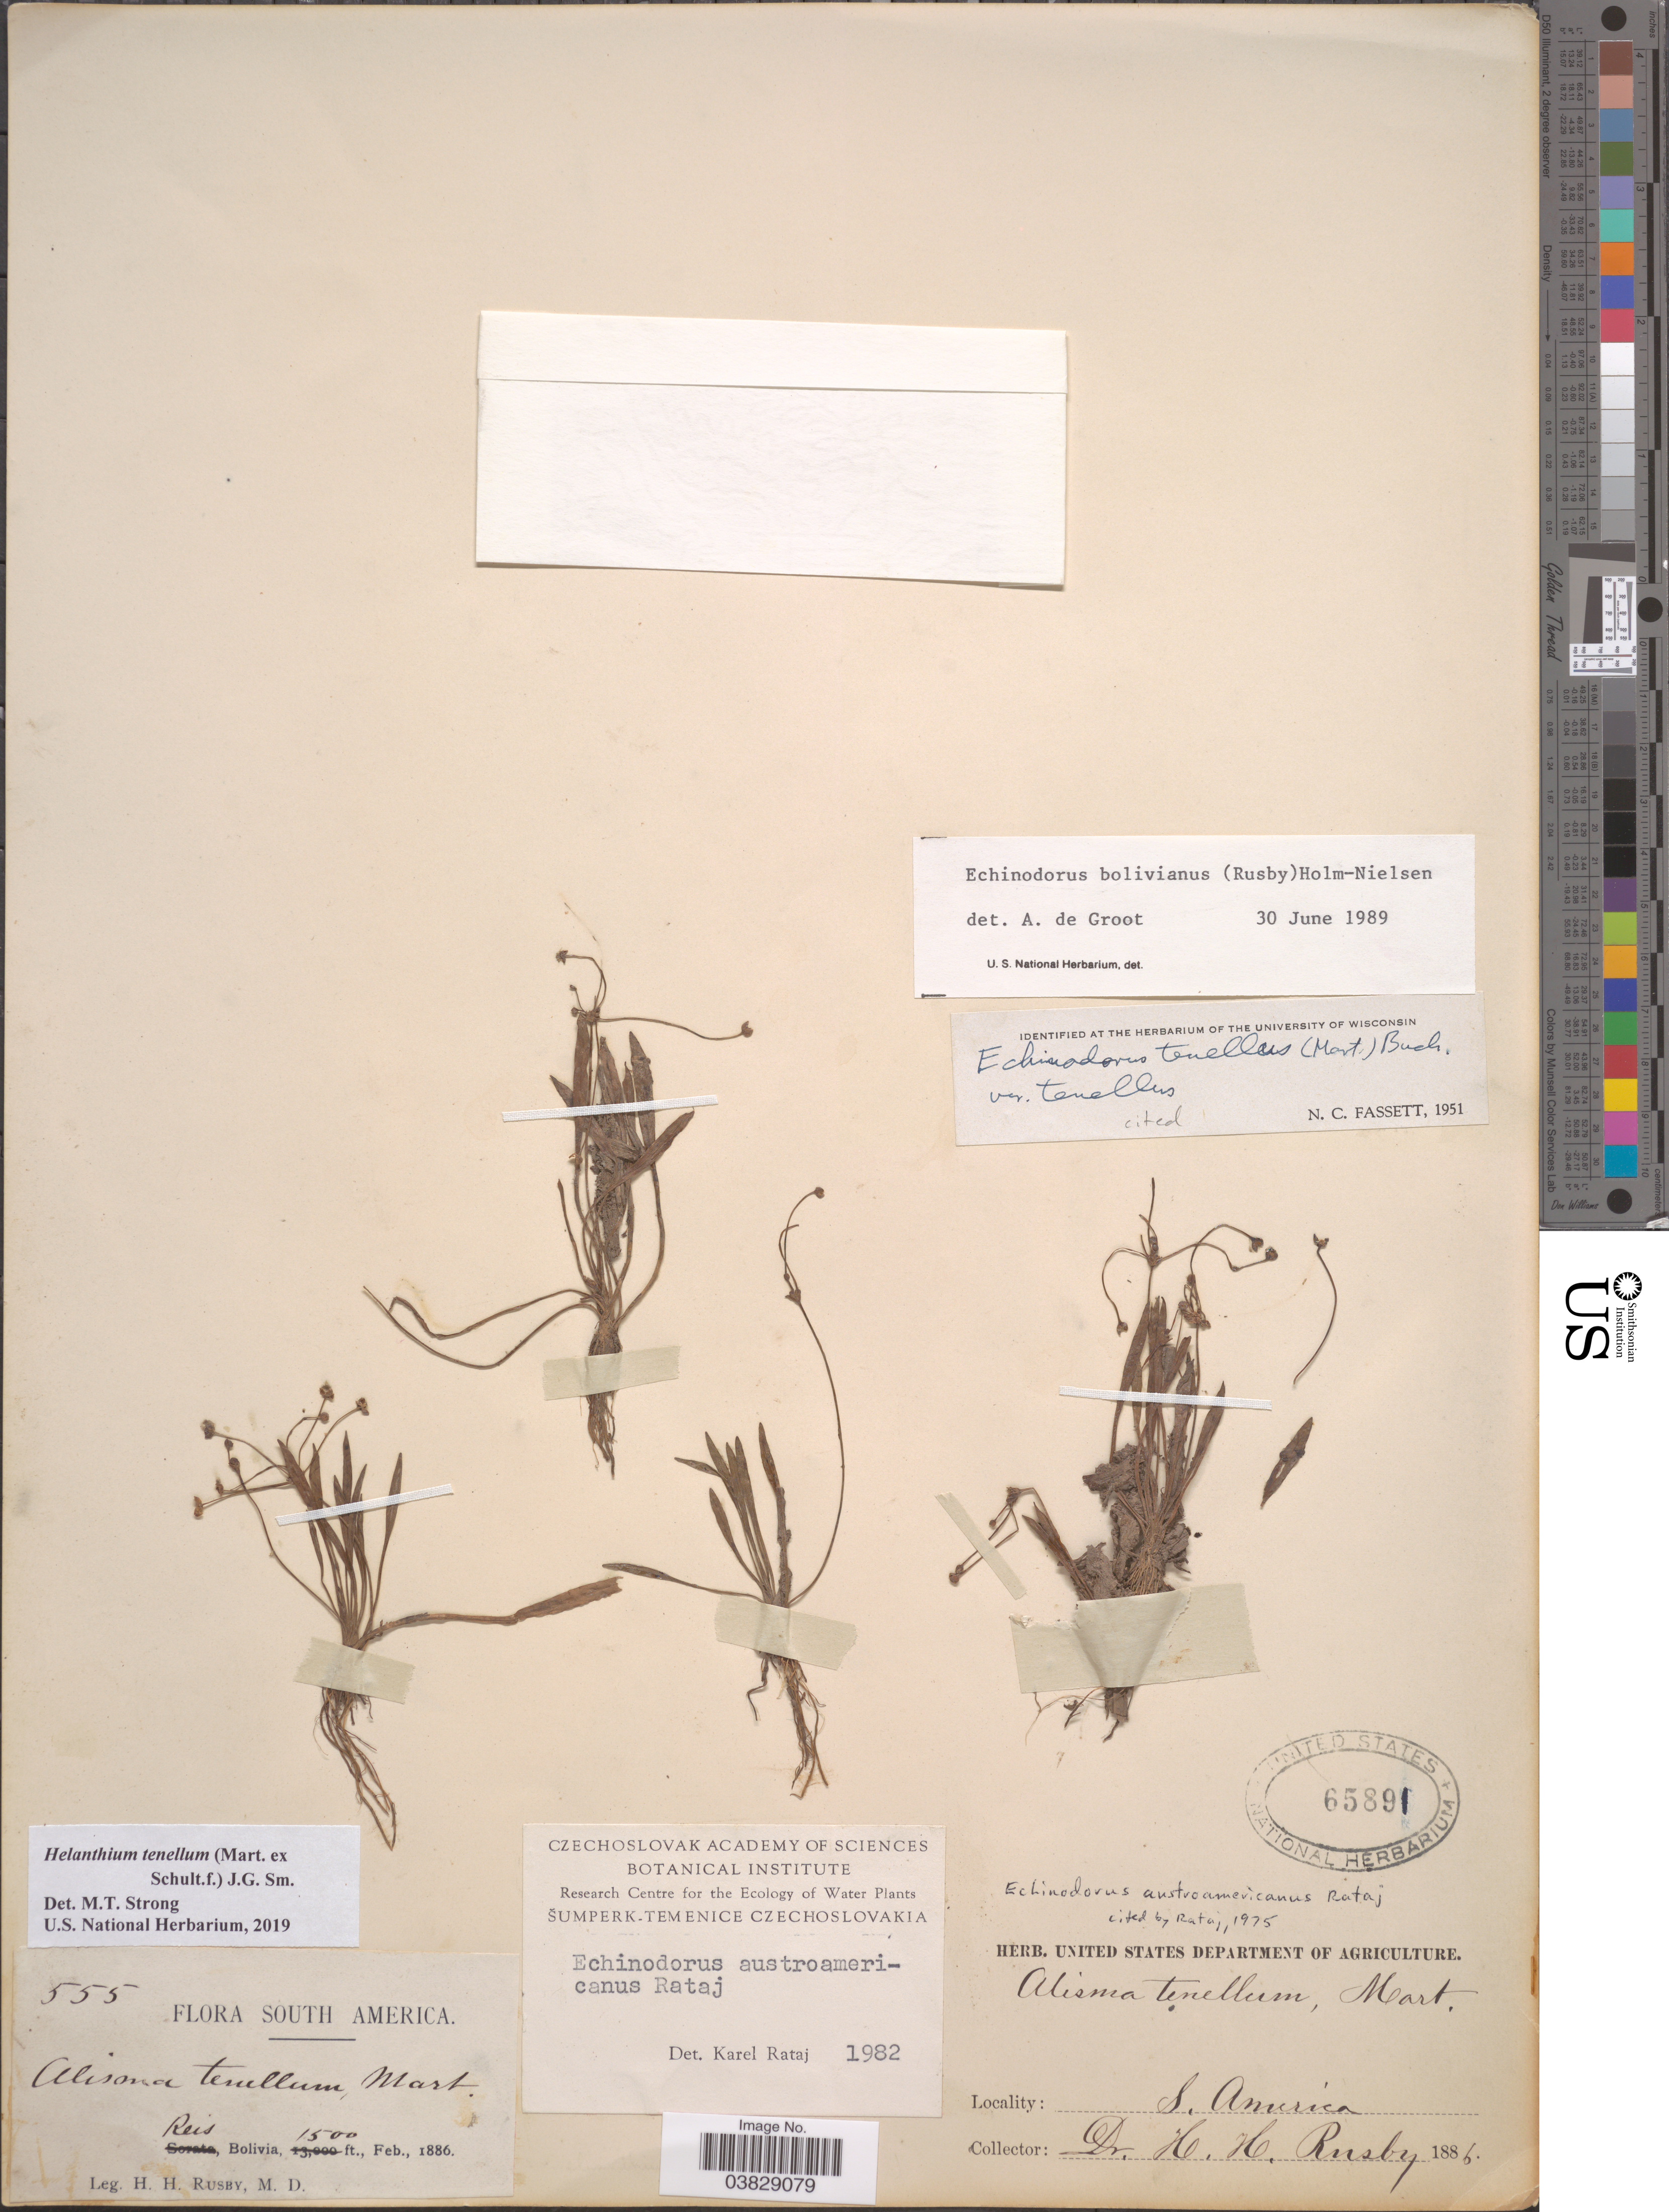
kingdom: Plantae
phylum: Tracheophyta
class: Liliopsida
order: Alismatales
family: Alismataceae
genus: Helanthium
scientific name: Helanthium tenellum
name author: (Mart. ex Schult. f.) J.G. Sm.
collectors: H. H. Rusby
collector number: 555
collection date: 1886-02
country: Bolivia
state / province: Pando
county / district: Nicolas Suarez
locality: Reis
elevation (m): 457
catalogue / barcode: US 65891